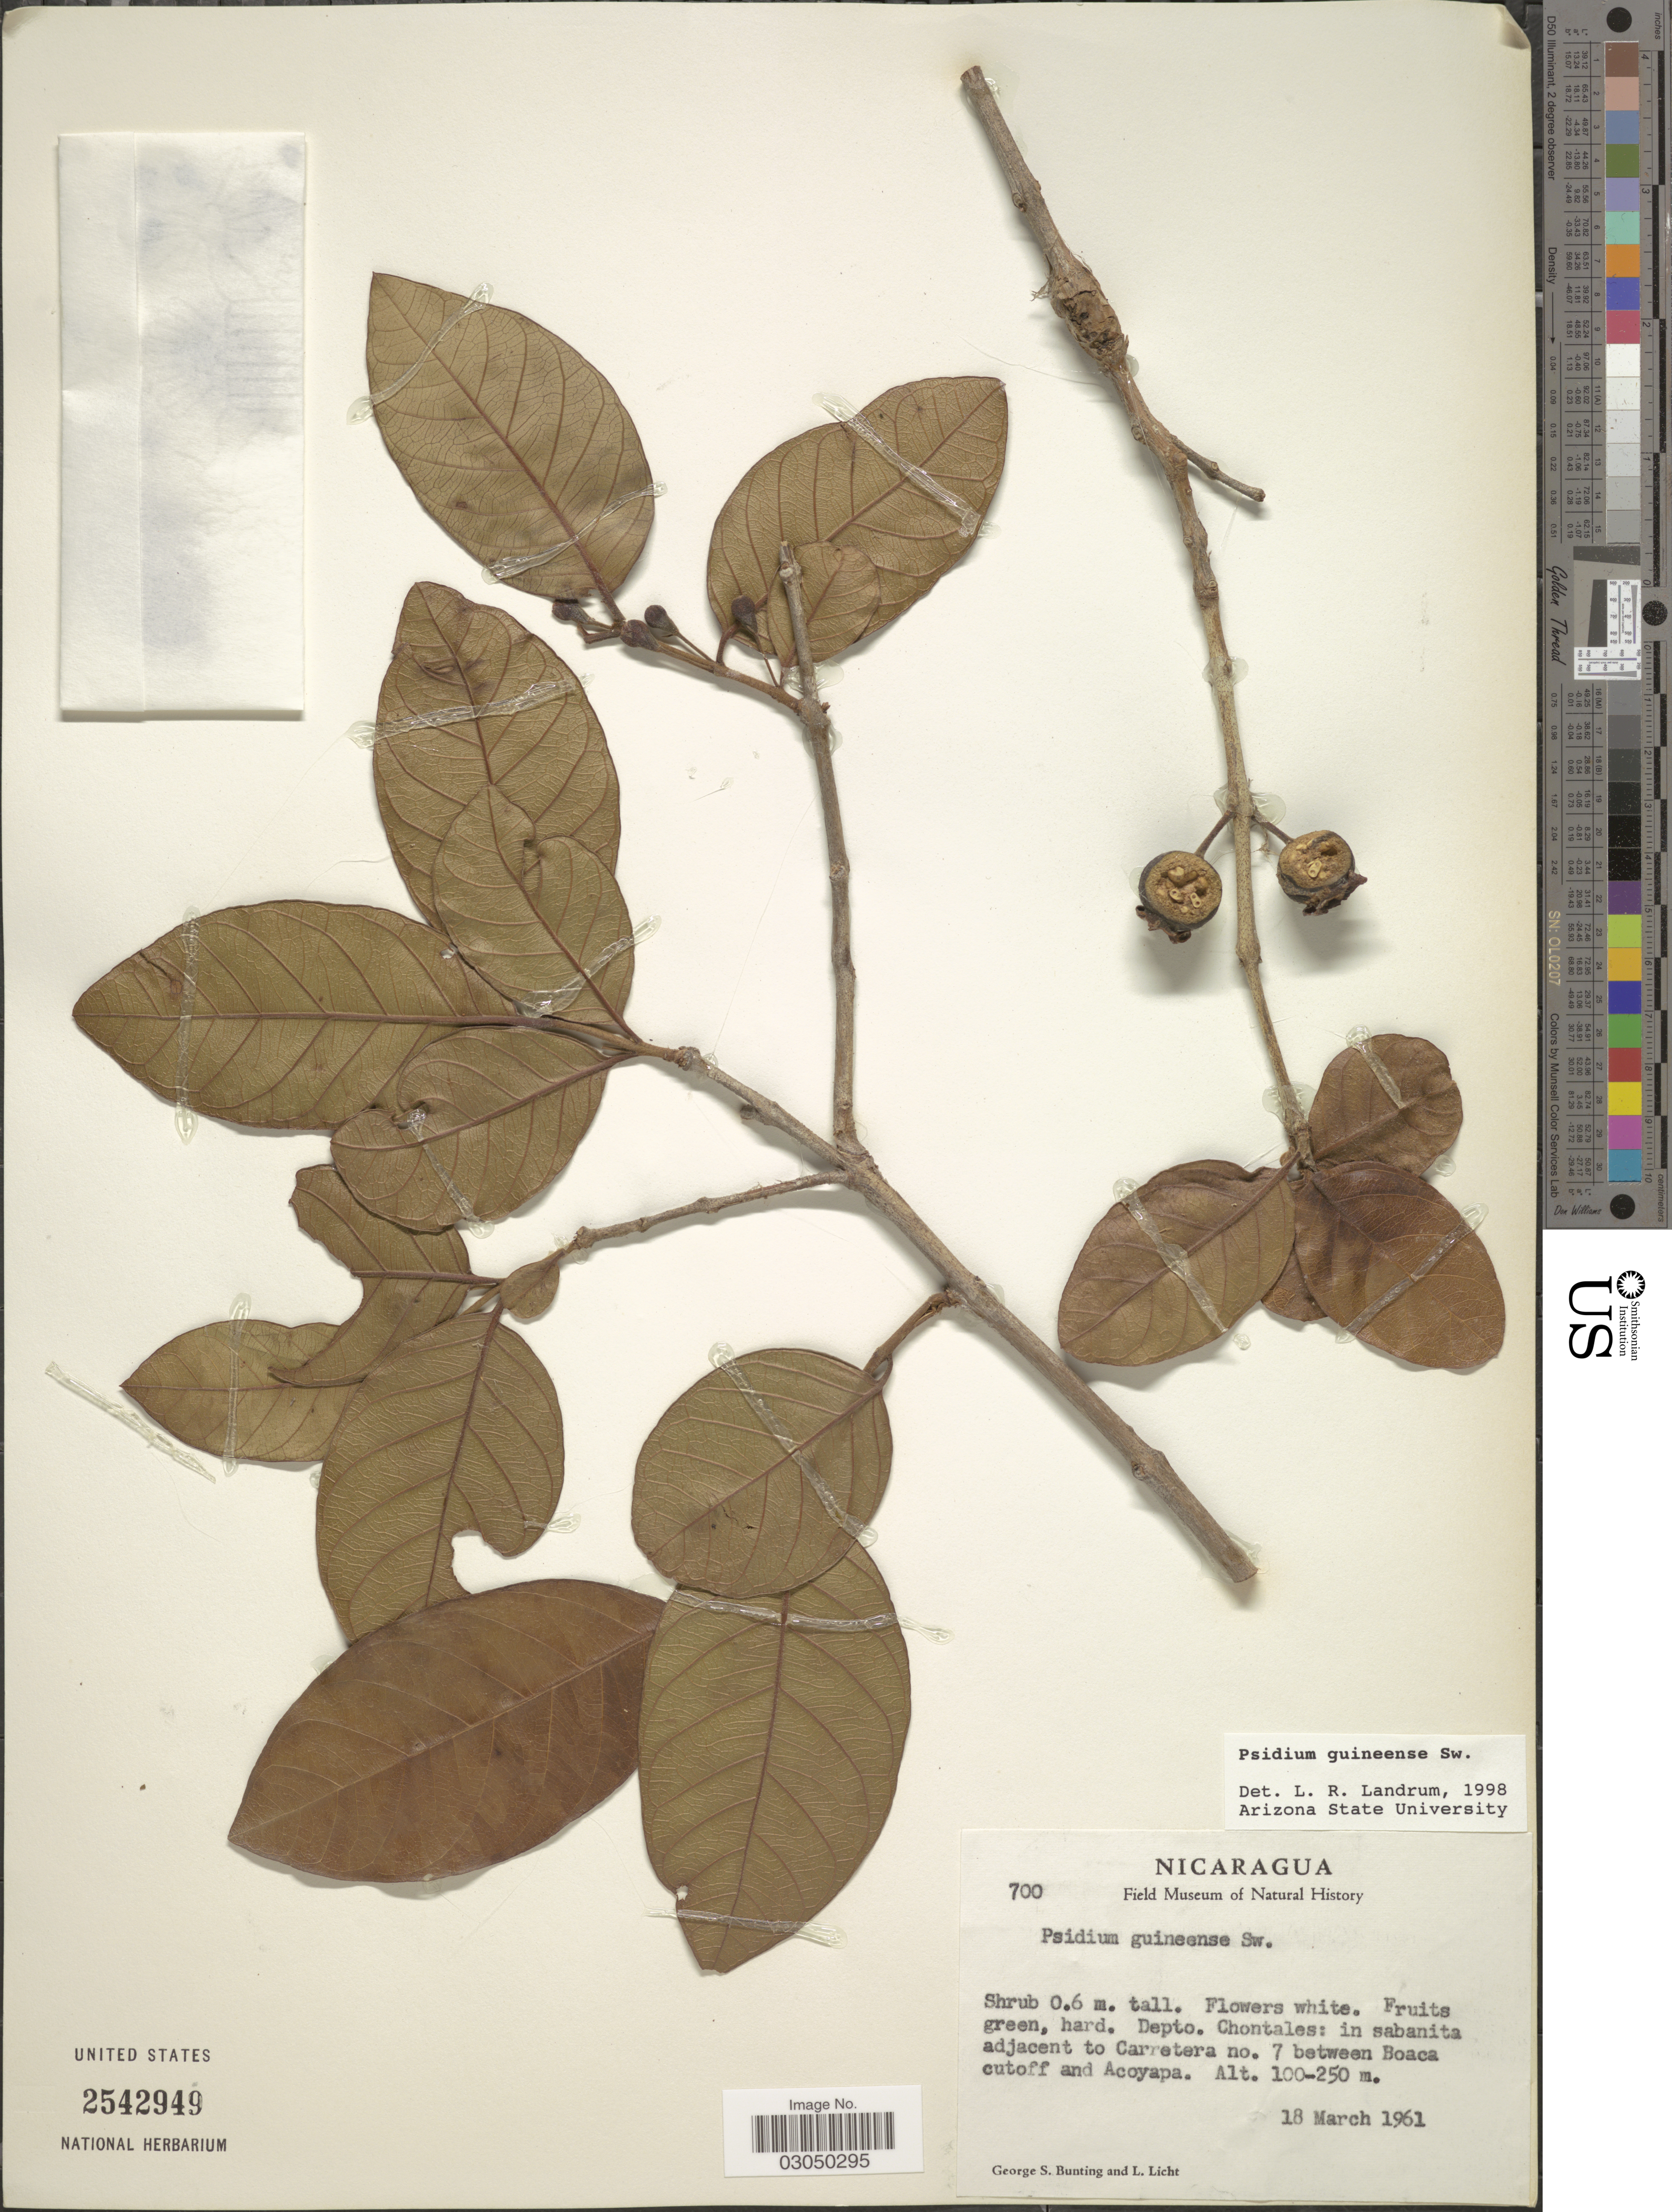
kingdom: Plantae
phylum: Tracheophyta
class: Magnoliopsida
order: Myrtales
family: Myrtaceae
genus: Psidium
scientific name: Psidium guineense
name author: Sw.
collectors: G. S. Bunting & L. Licht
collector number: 700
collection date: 1961-03-18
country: Nicaragua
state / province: Chontales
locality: Depto. Chontales: in sabanita adjacent to Carretera no. 7 between Boaca cutoff and Acoyapa.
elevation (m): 100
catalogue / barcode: US 2542949